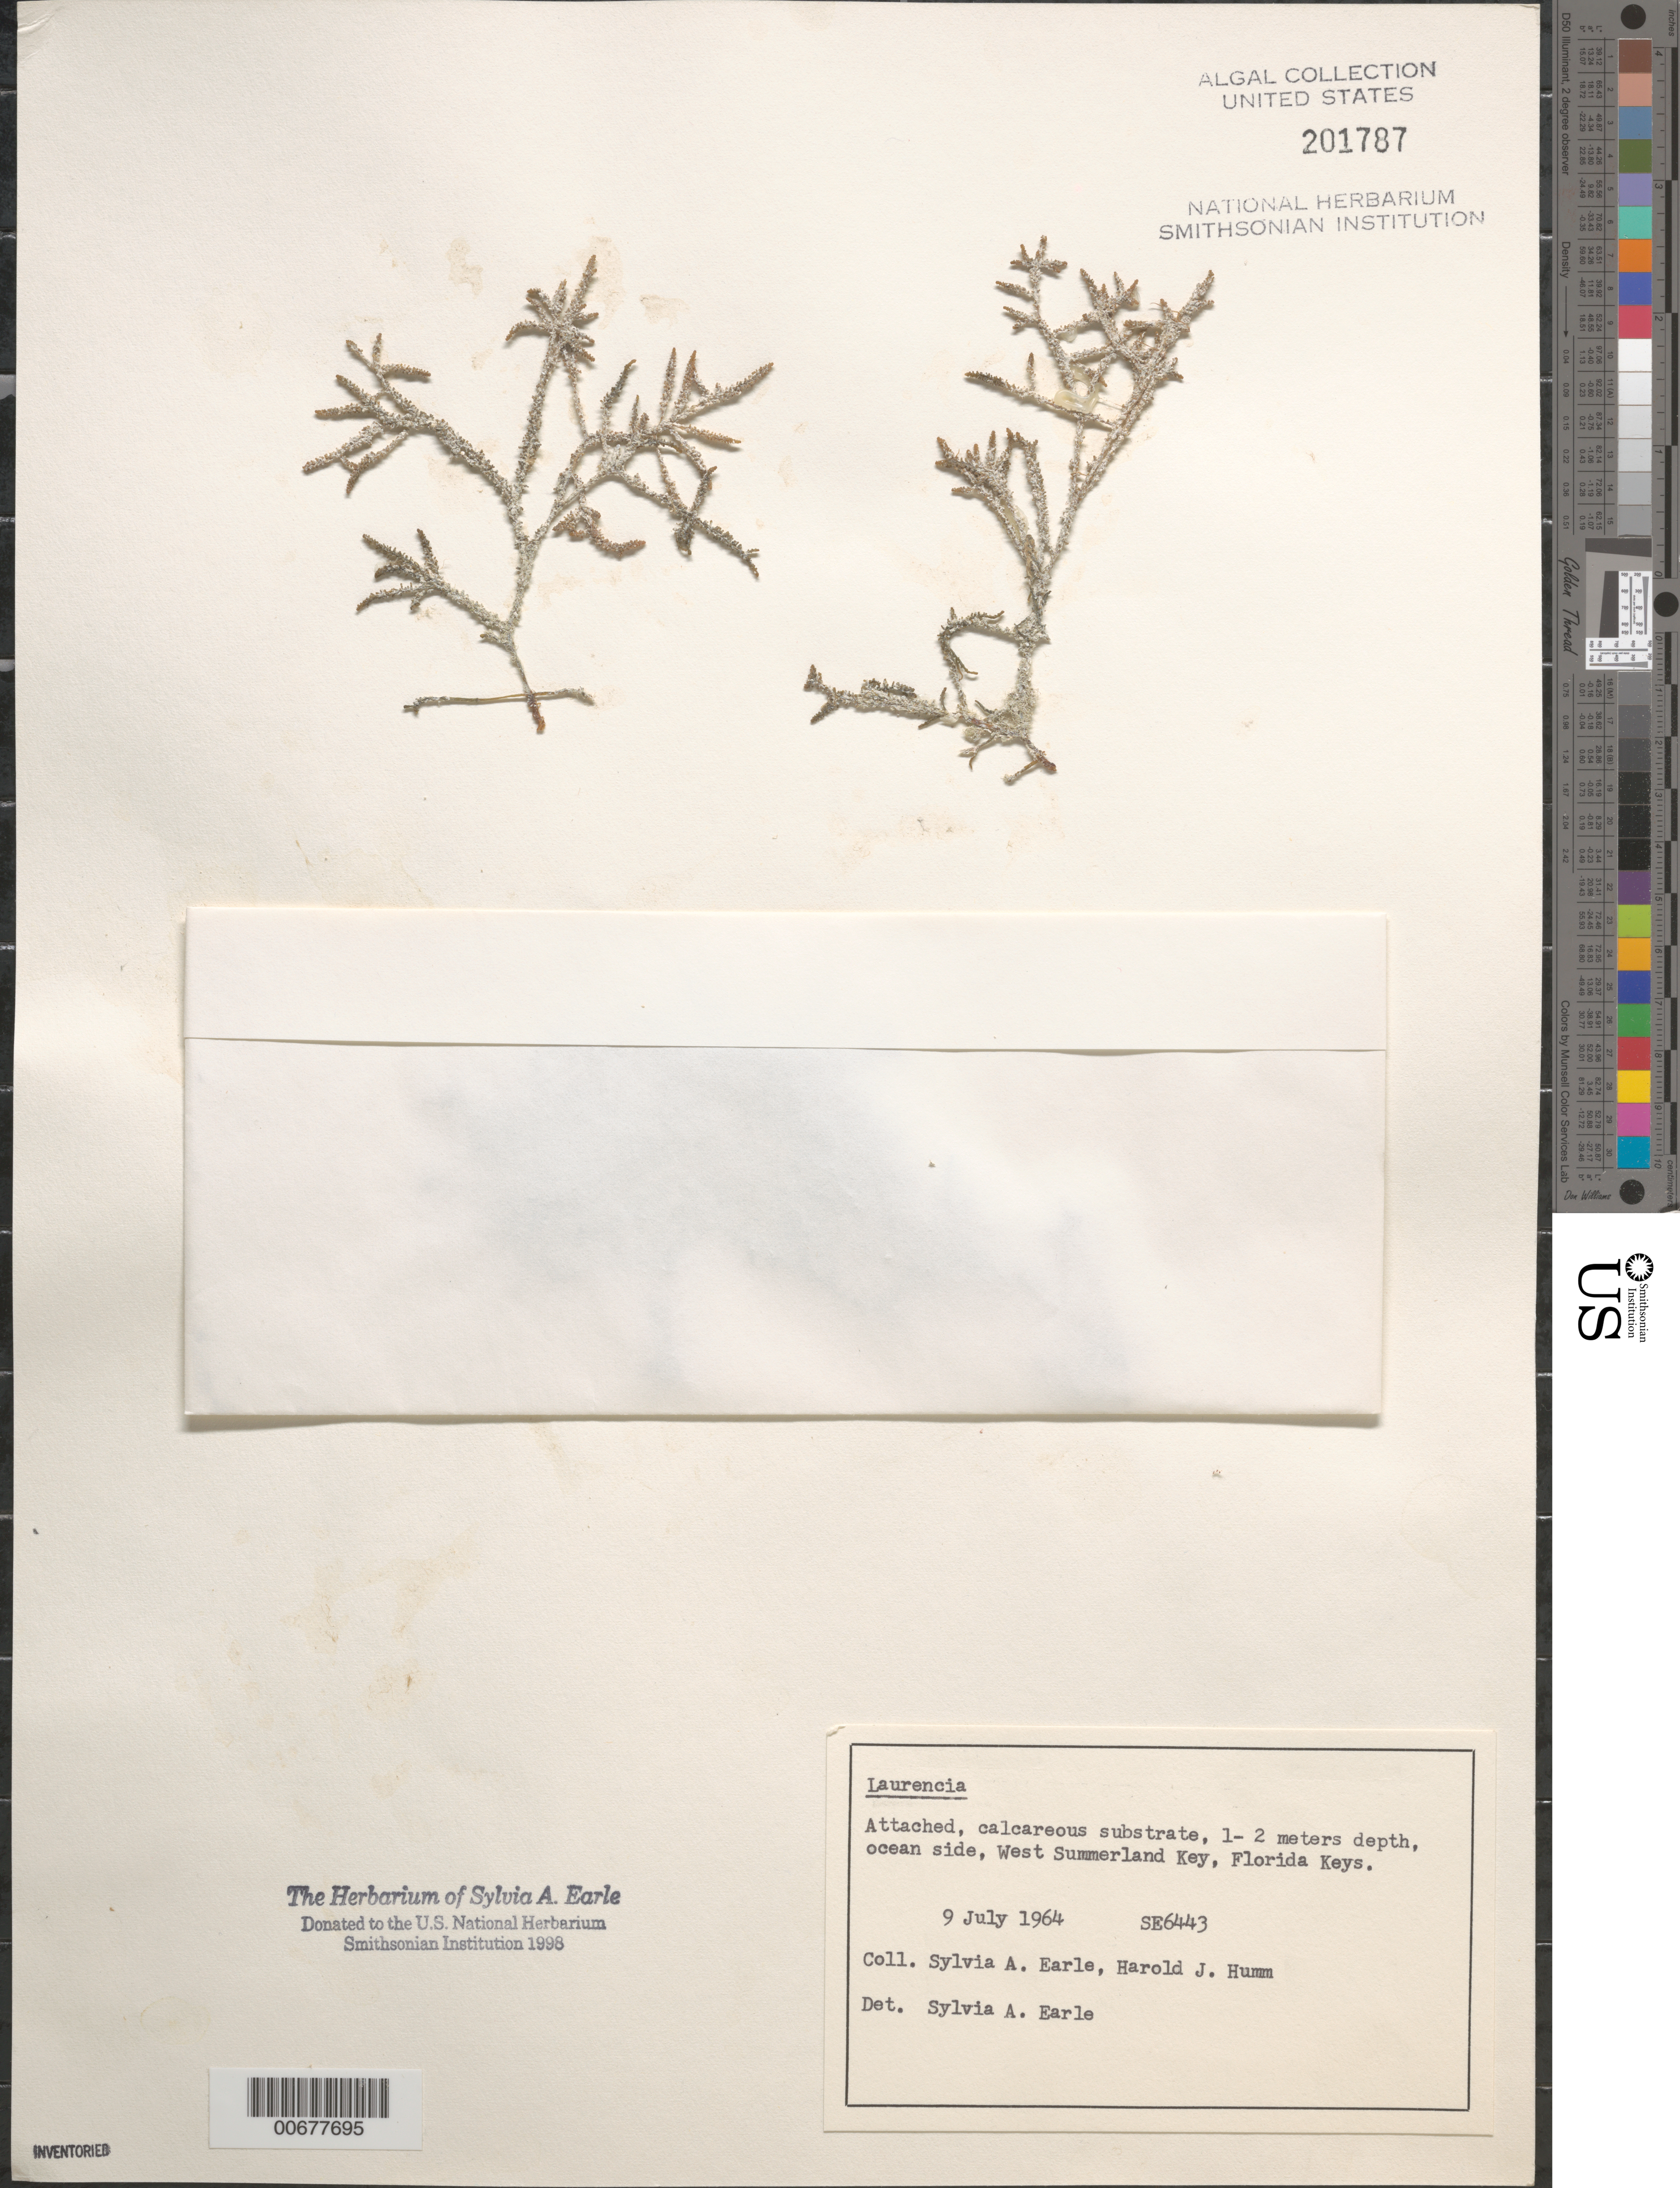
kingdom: Plantae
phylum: Rhodophyta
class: Florideophyceae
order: Ceramiales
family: Rhodomelaceae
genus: Laurencia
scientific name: Laurencia sp.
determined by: Earle, S. A.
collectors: S. A. Earle & H. J. Humm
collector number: SE 6443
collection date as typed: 09 Jul 1964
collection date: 1964-07-09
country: United States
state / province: Florida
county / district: Monroe County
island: West Summerland Key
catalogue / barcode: US 201787